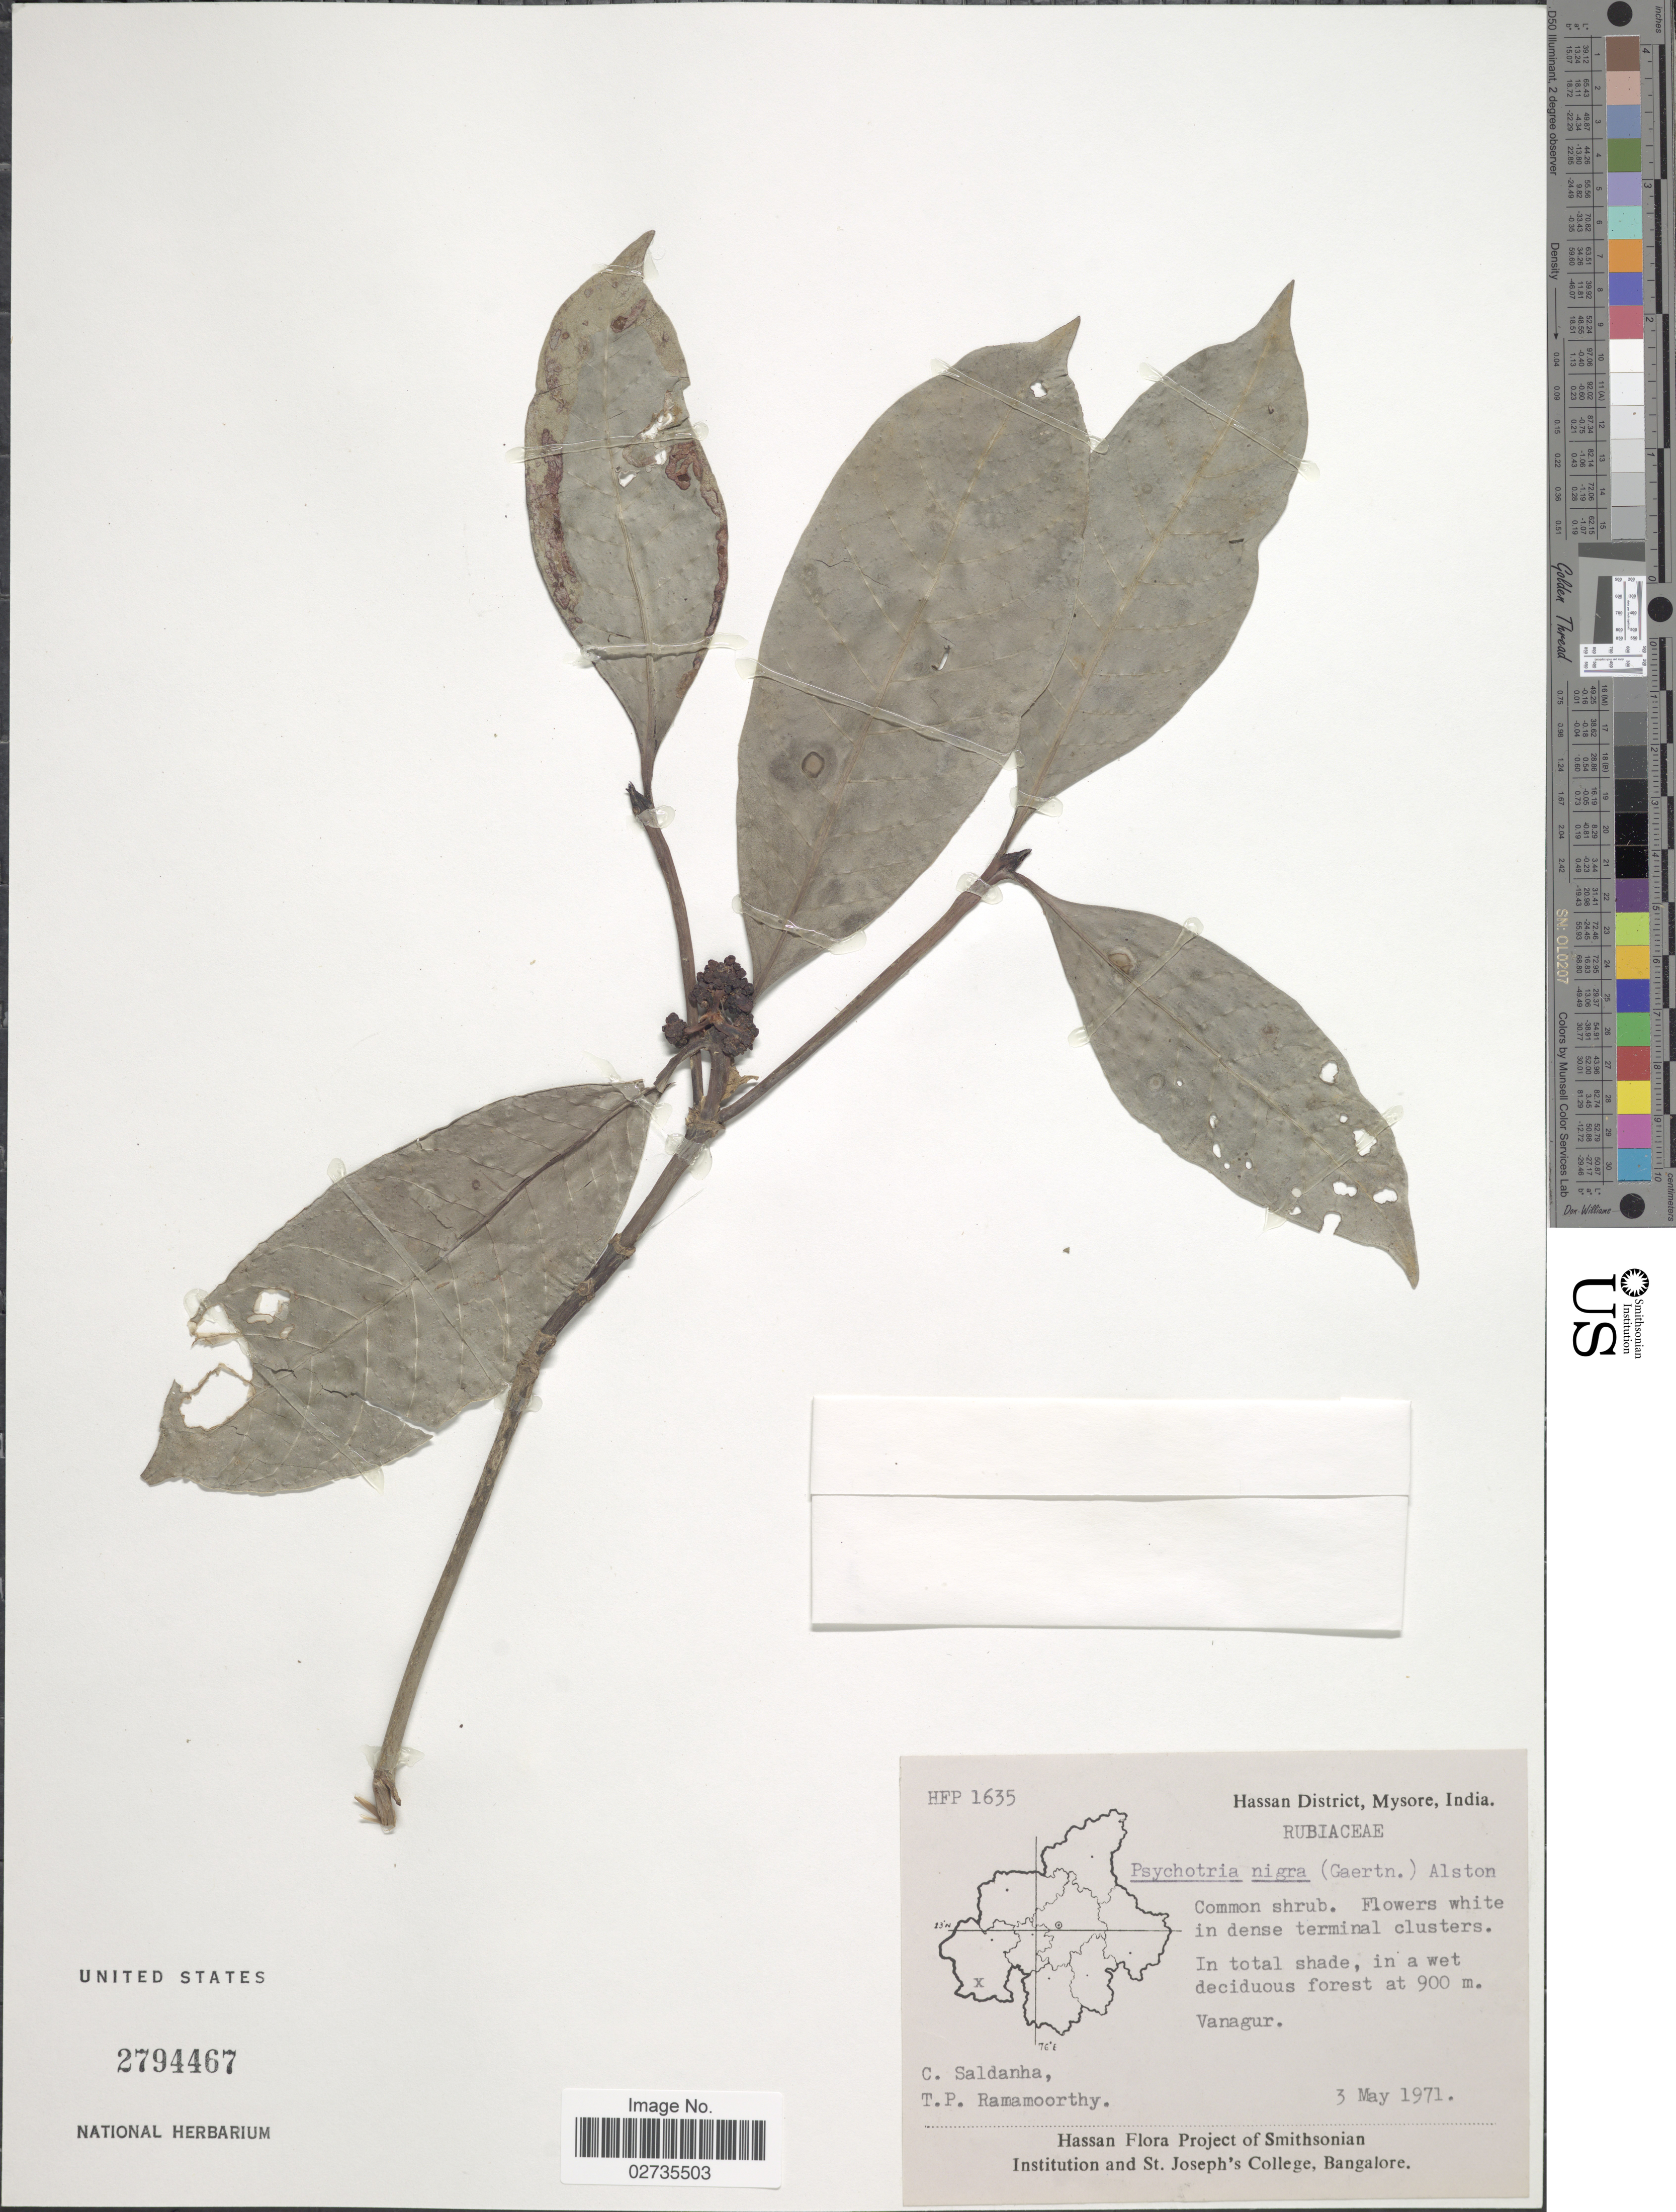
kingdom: Plantae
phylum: Tracheophyta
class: Magnoliopsida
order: Gentianales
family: Rubiaceae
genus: Psychotria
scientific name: Psychotria nigra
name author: (Gaertn.) Alston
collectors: C. J. Saldanha & T. P. Ramamoorthy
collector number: HFP 1635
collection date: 1971-05-03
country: India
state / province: Karnataka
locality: Hassan District, Mysore. Vanagur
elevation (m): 900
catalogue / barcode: US 2794467